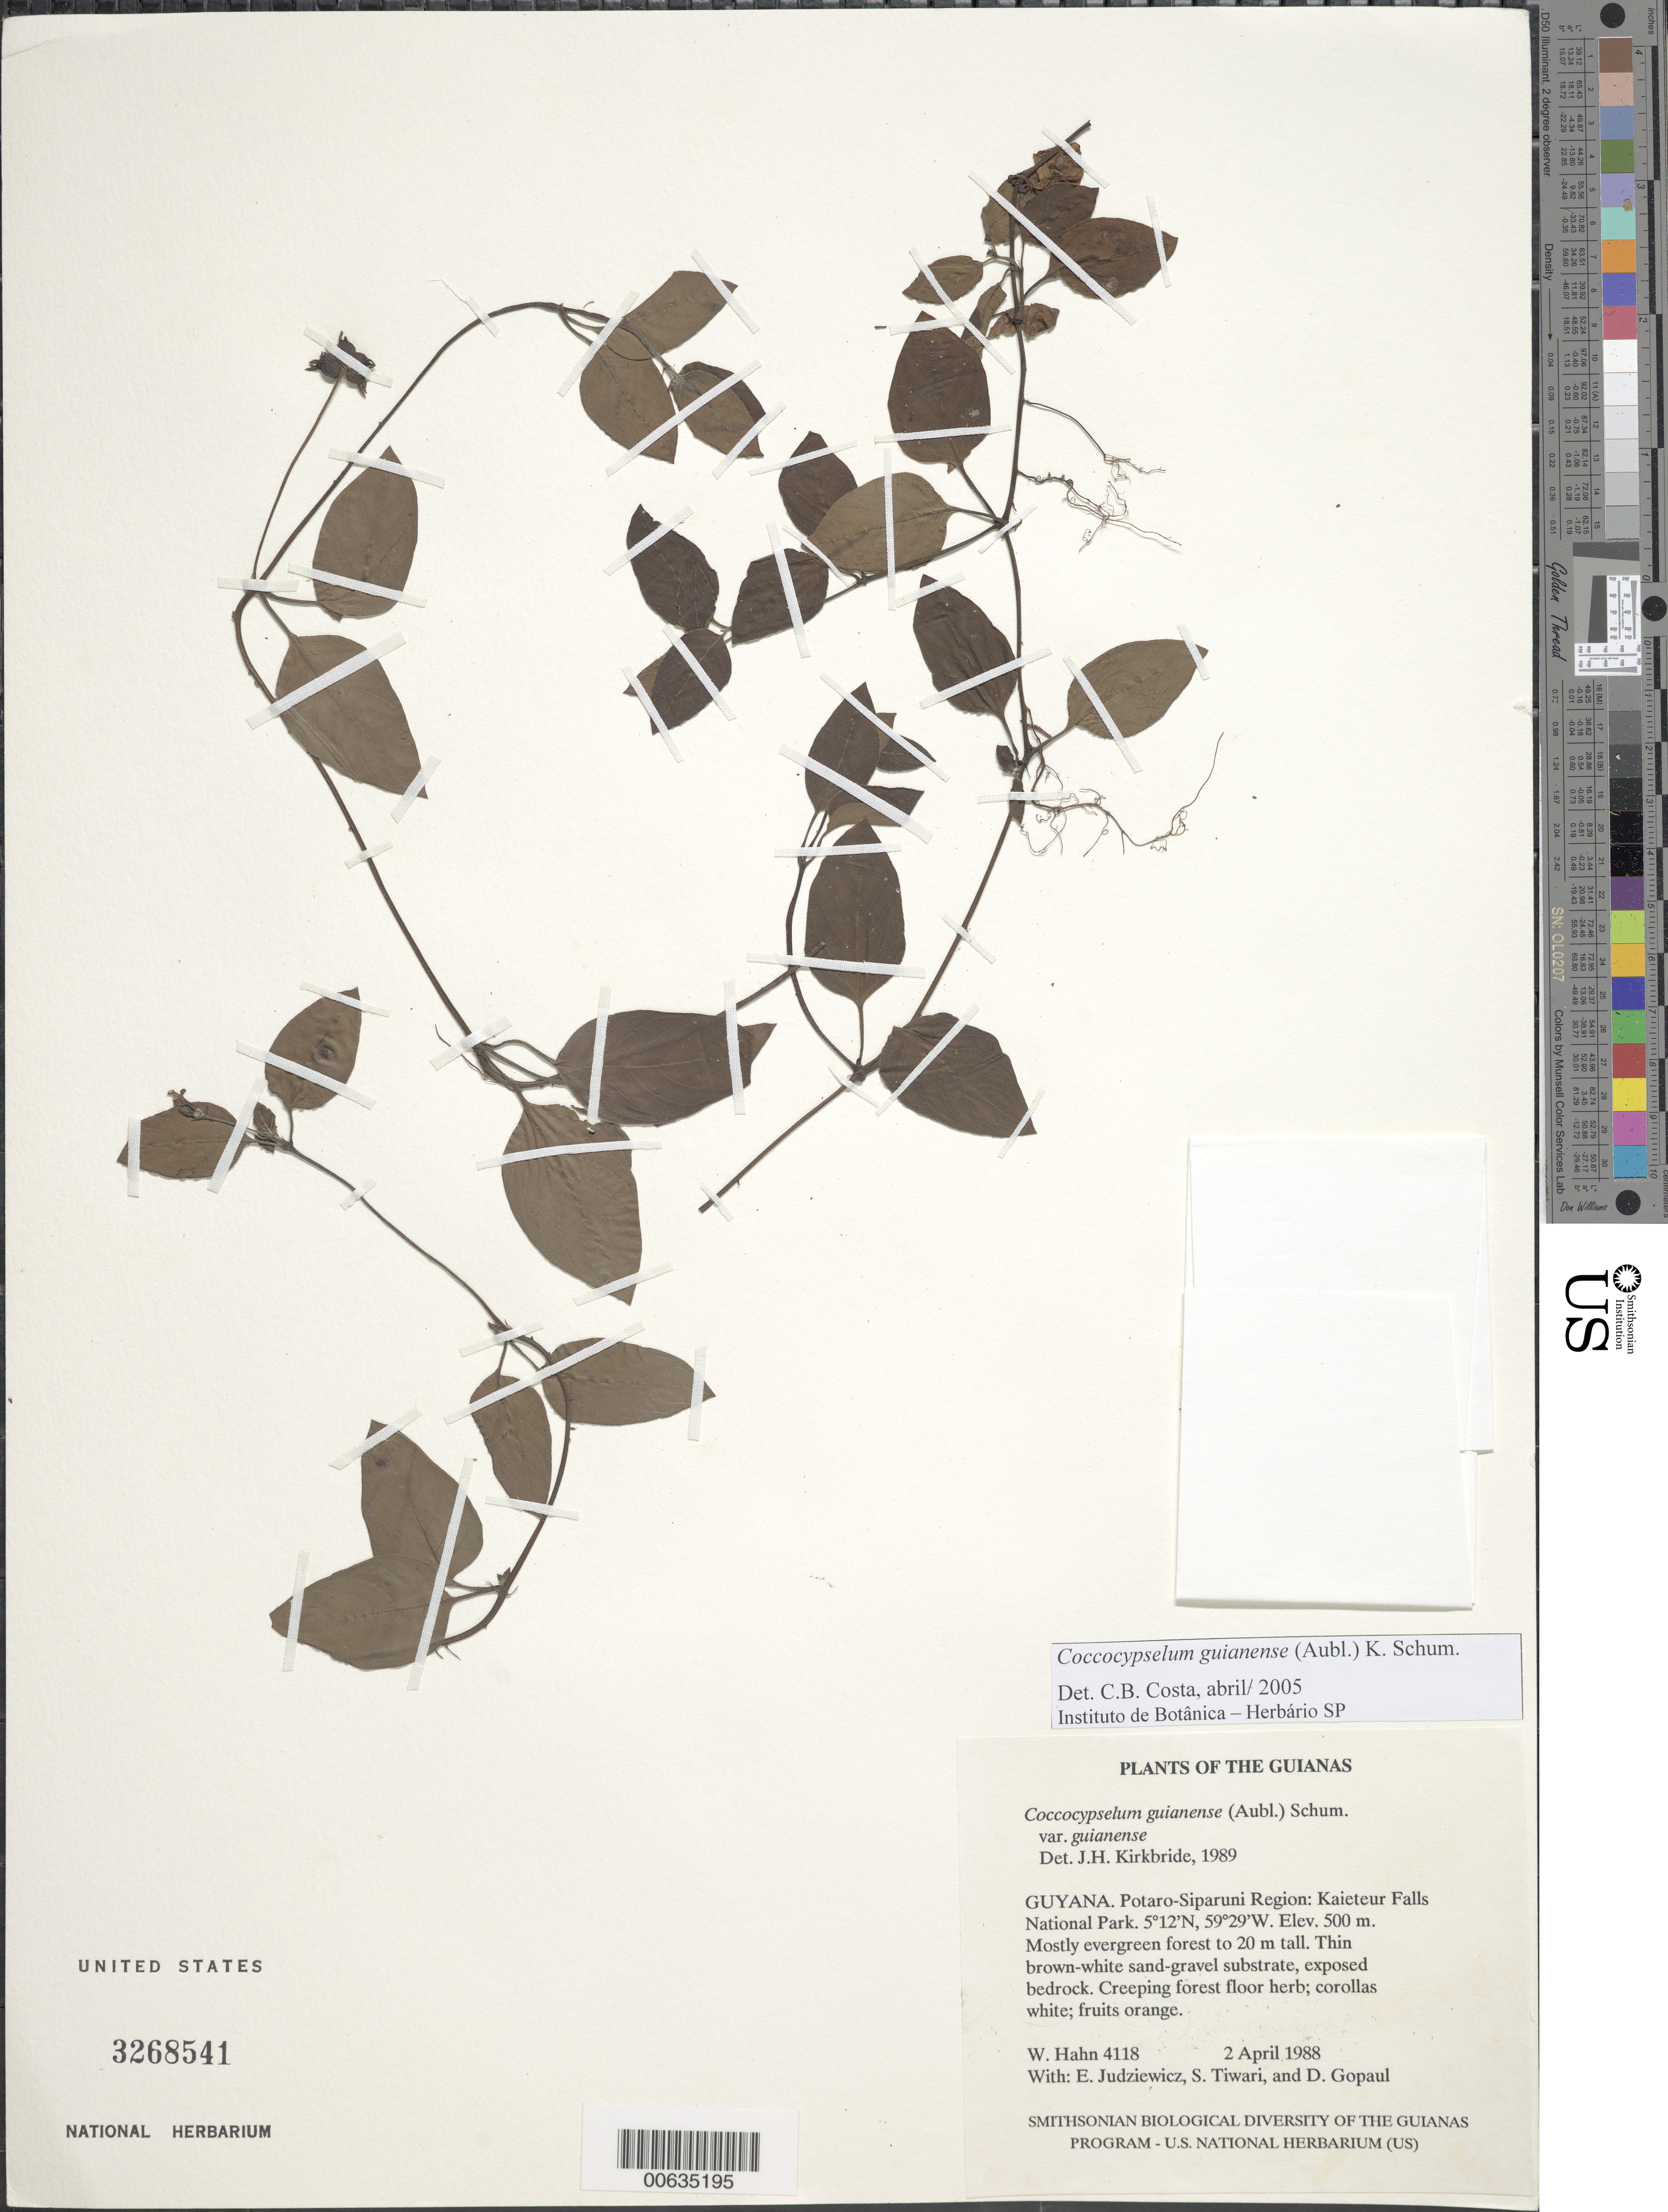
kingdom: Plantae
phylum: Tracheophyta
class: Magnoliopsida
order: Gentianales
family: Rubiaceae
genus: Coccocypselum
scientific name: Coccocypselum guianense var. guianense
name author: (Aubl.) K. Schum.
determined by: Kirkbride, J. H.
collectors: W. Hahn, E. J. Judziewicz, S. Tiwari & D. Gopaul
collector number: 4118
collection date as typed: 2 April 1988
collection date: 1988-04-02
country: Guyana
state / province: Potaro-Siparuni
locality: Kaieteur Falls National Park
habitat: Mostly evergreen forest to 20 m tall. Thin brown-white sand-gravel substrate, exposed bedrock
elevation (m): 500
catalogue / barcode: US 3268541